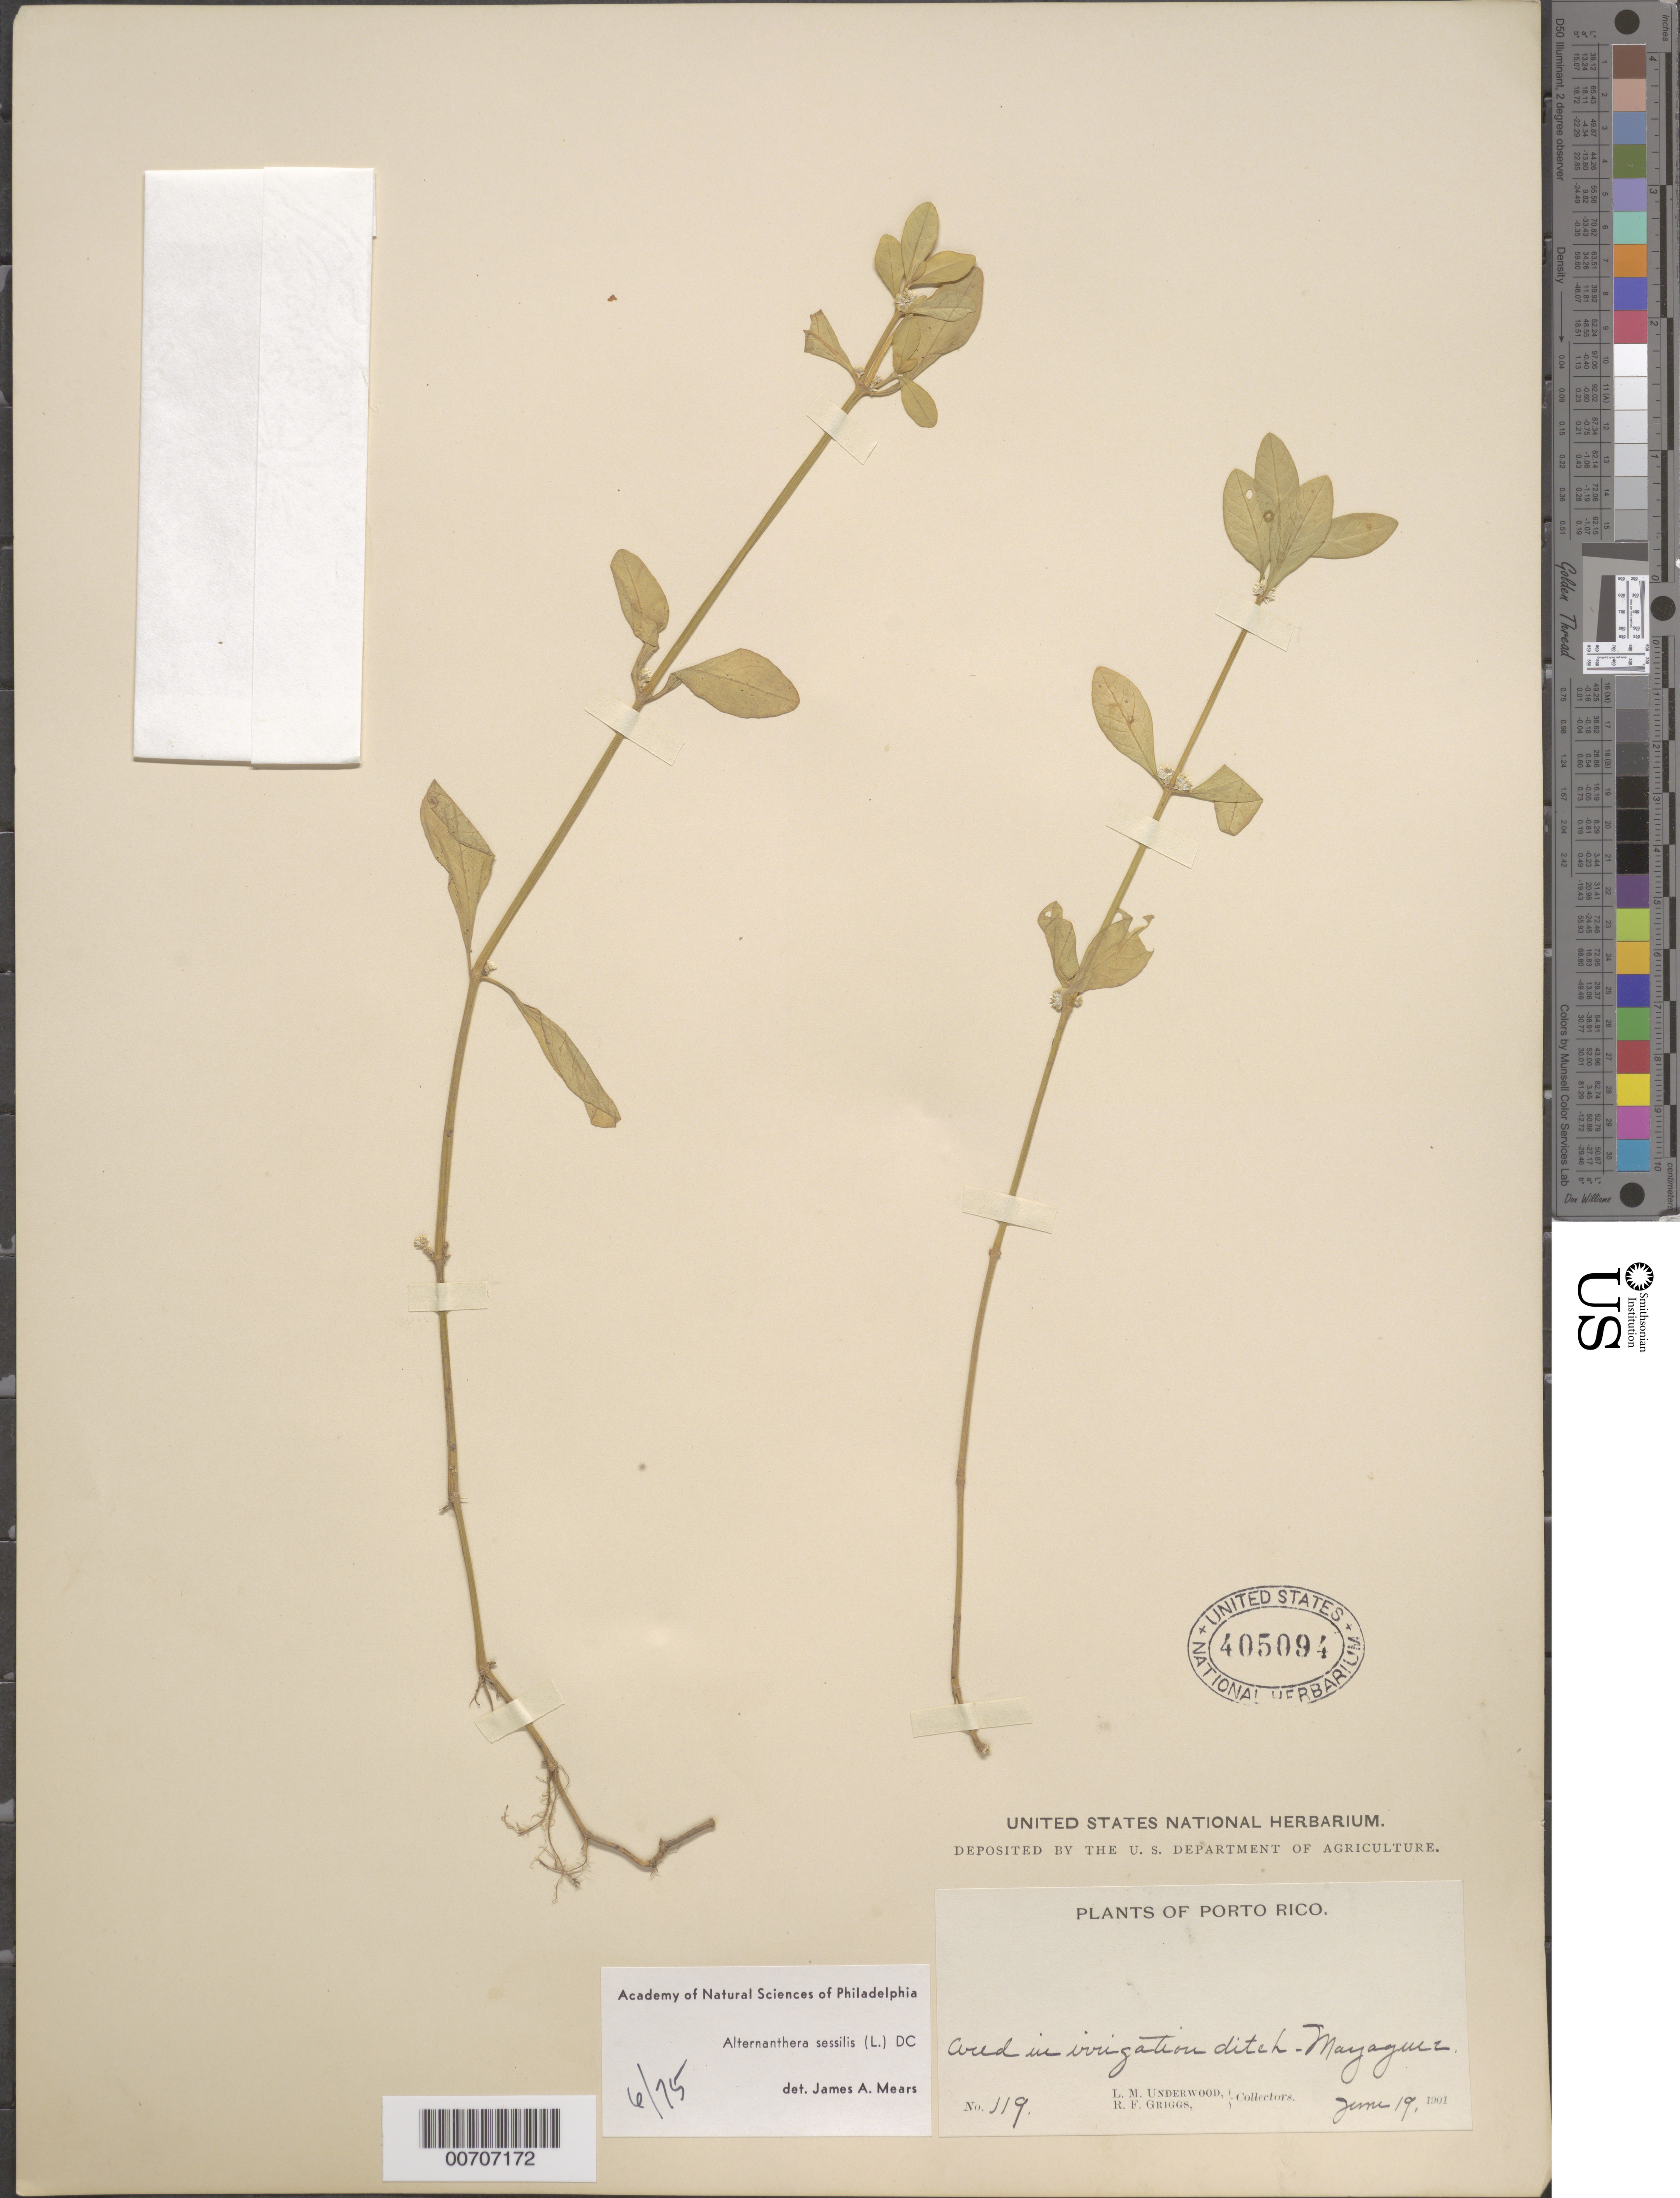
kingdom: Plantae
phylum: Tracheophyta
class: Magnoliopsida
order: Caryophyllales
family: Amaranthaceae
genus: Alternanthera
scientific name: Alternanthera sessilis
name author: (L.) DC.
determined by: Mears, J. A., (PH), Academy of Natural Sciences of Philadelphia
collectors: L. M. Underwood & R. F. Griggs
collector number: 119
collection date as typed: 19 Jun 1901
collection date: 1901-06-19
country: Puerto Rico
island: Greater Antilles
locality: Mayaguez.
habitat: Arid in irrigation ditch.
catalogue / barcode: US 405094